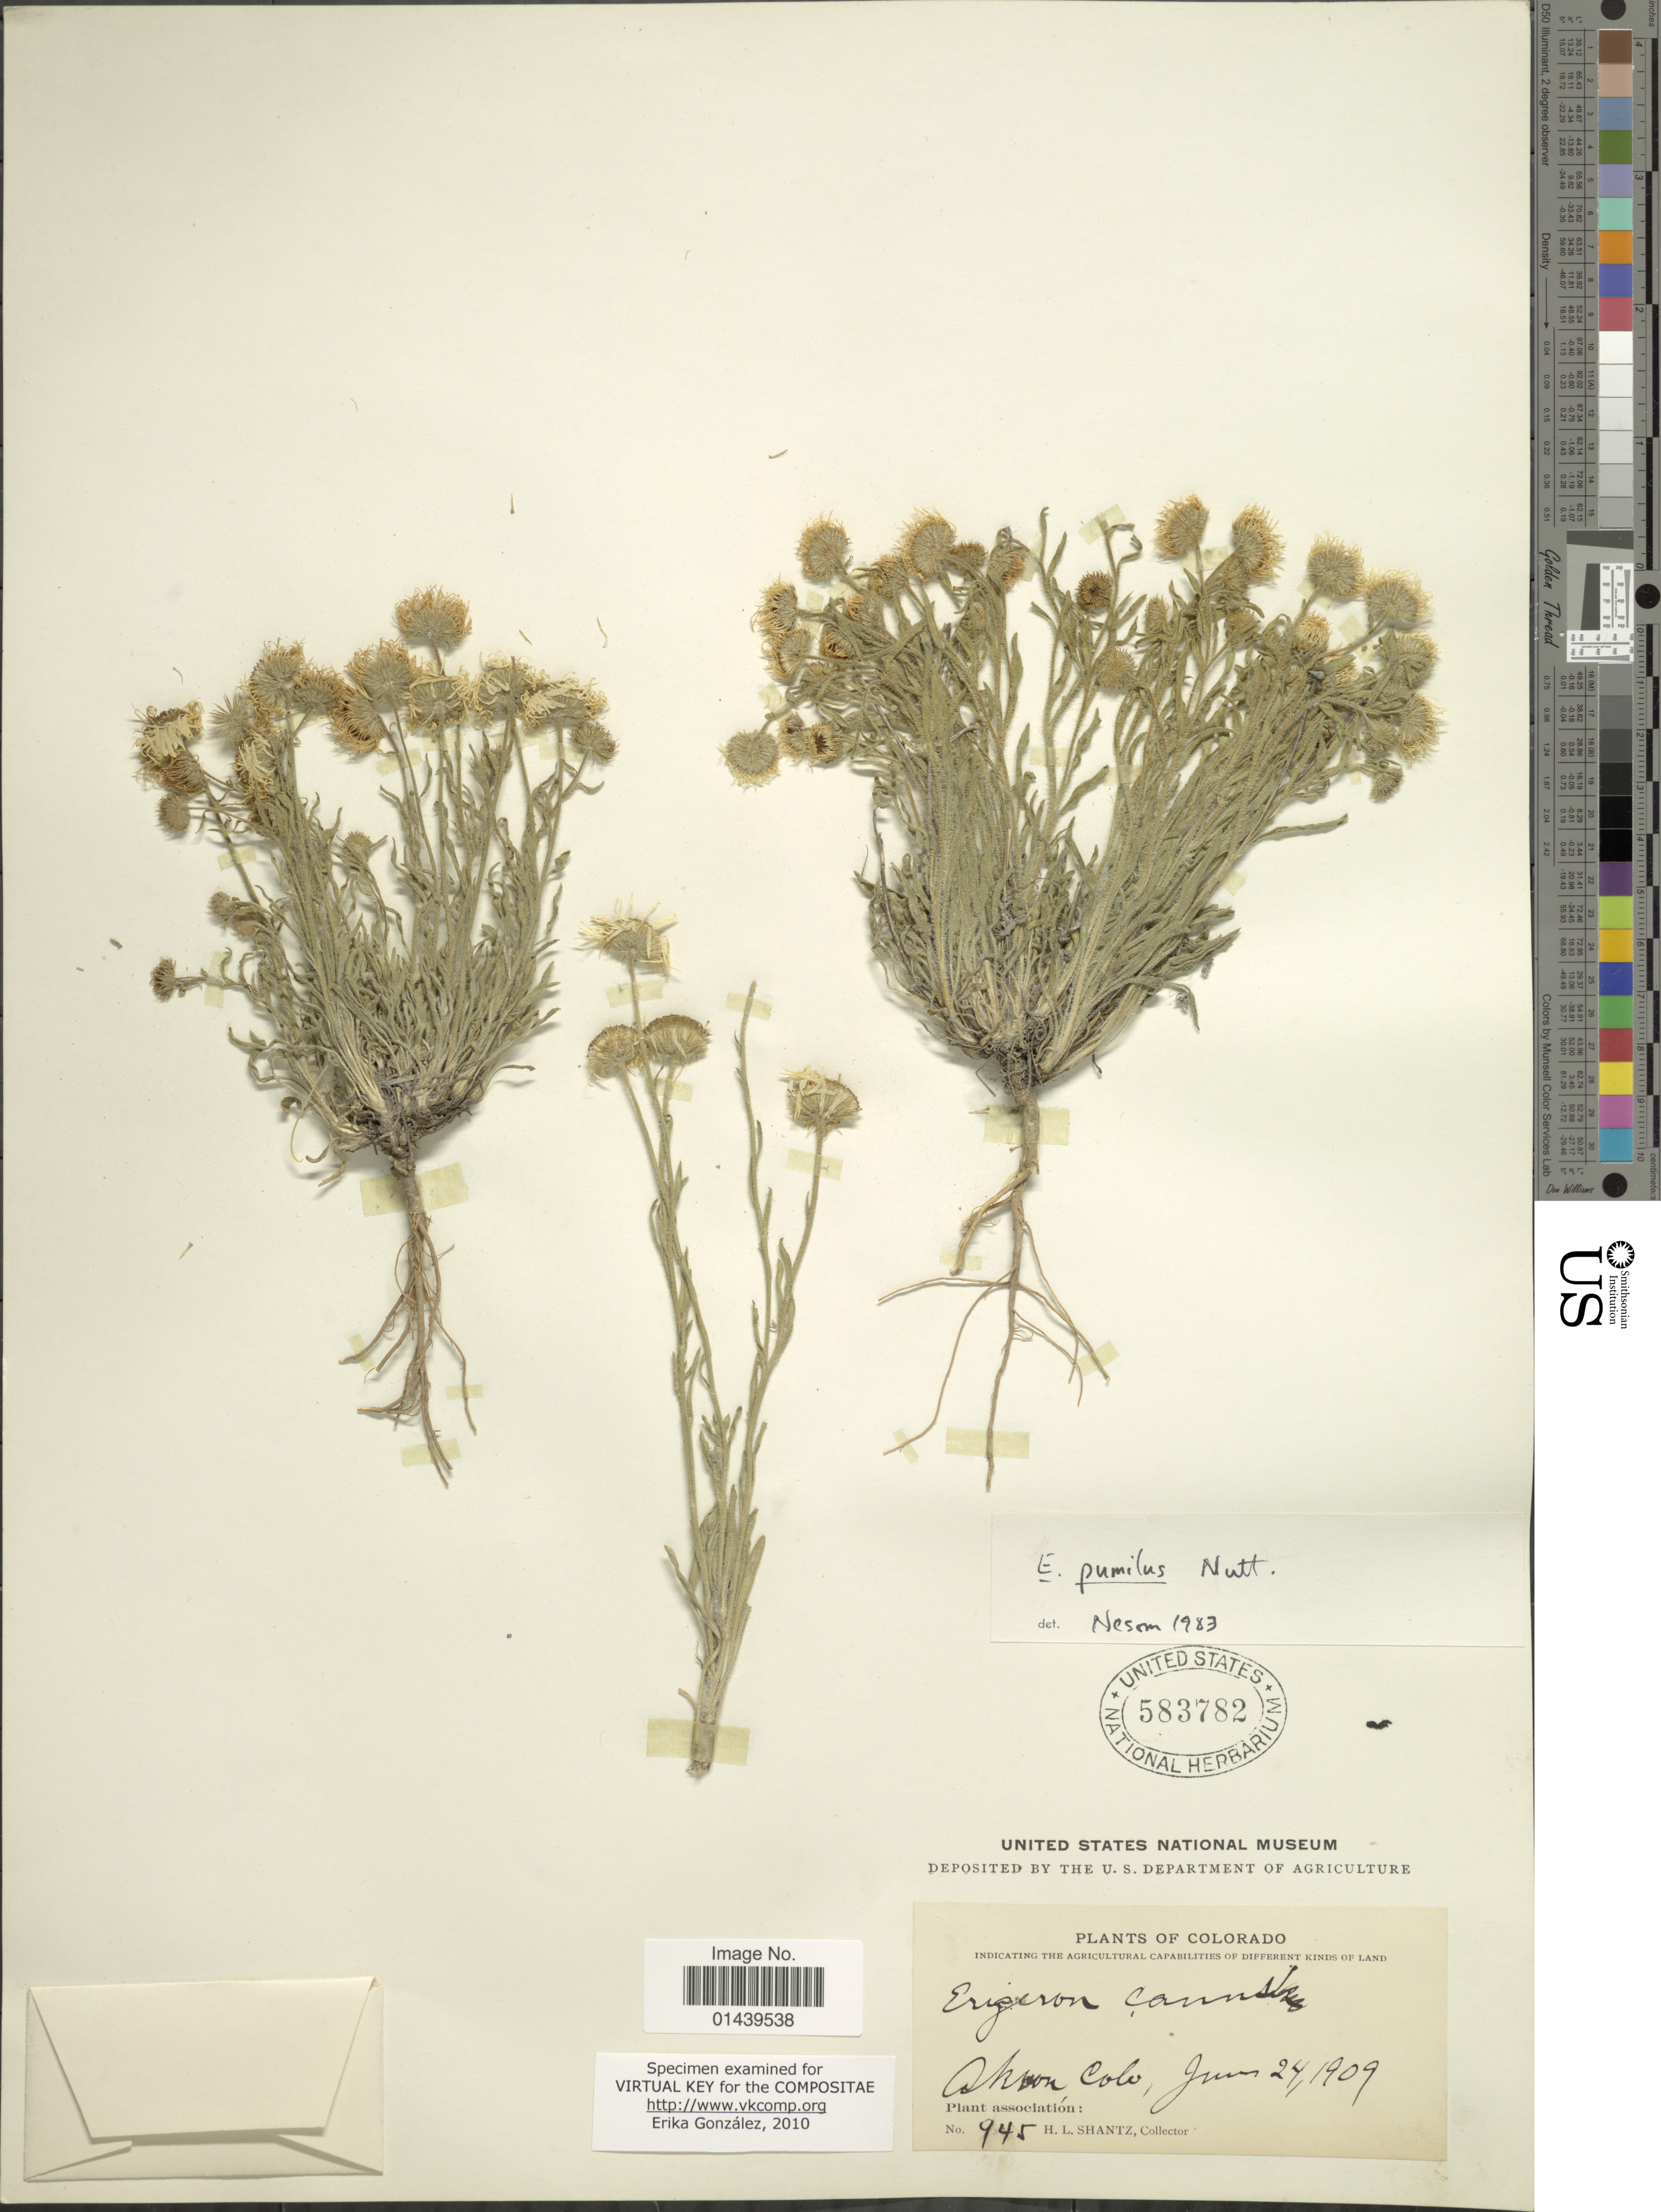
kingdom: Plantae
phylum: Tracheophyta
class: Magnoliopsida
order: Asterales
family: Asteraceae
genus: Erigeron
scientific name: Erigeron pumilus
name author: Nutt.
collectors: H. Shantz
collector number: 945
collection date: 1909-06-24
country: United States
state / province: Colorado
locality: Akron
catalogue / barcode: US 583782